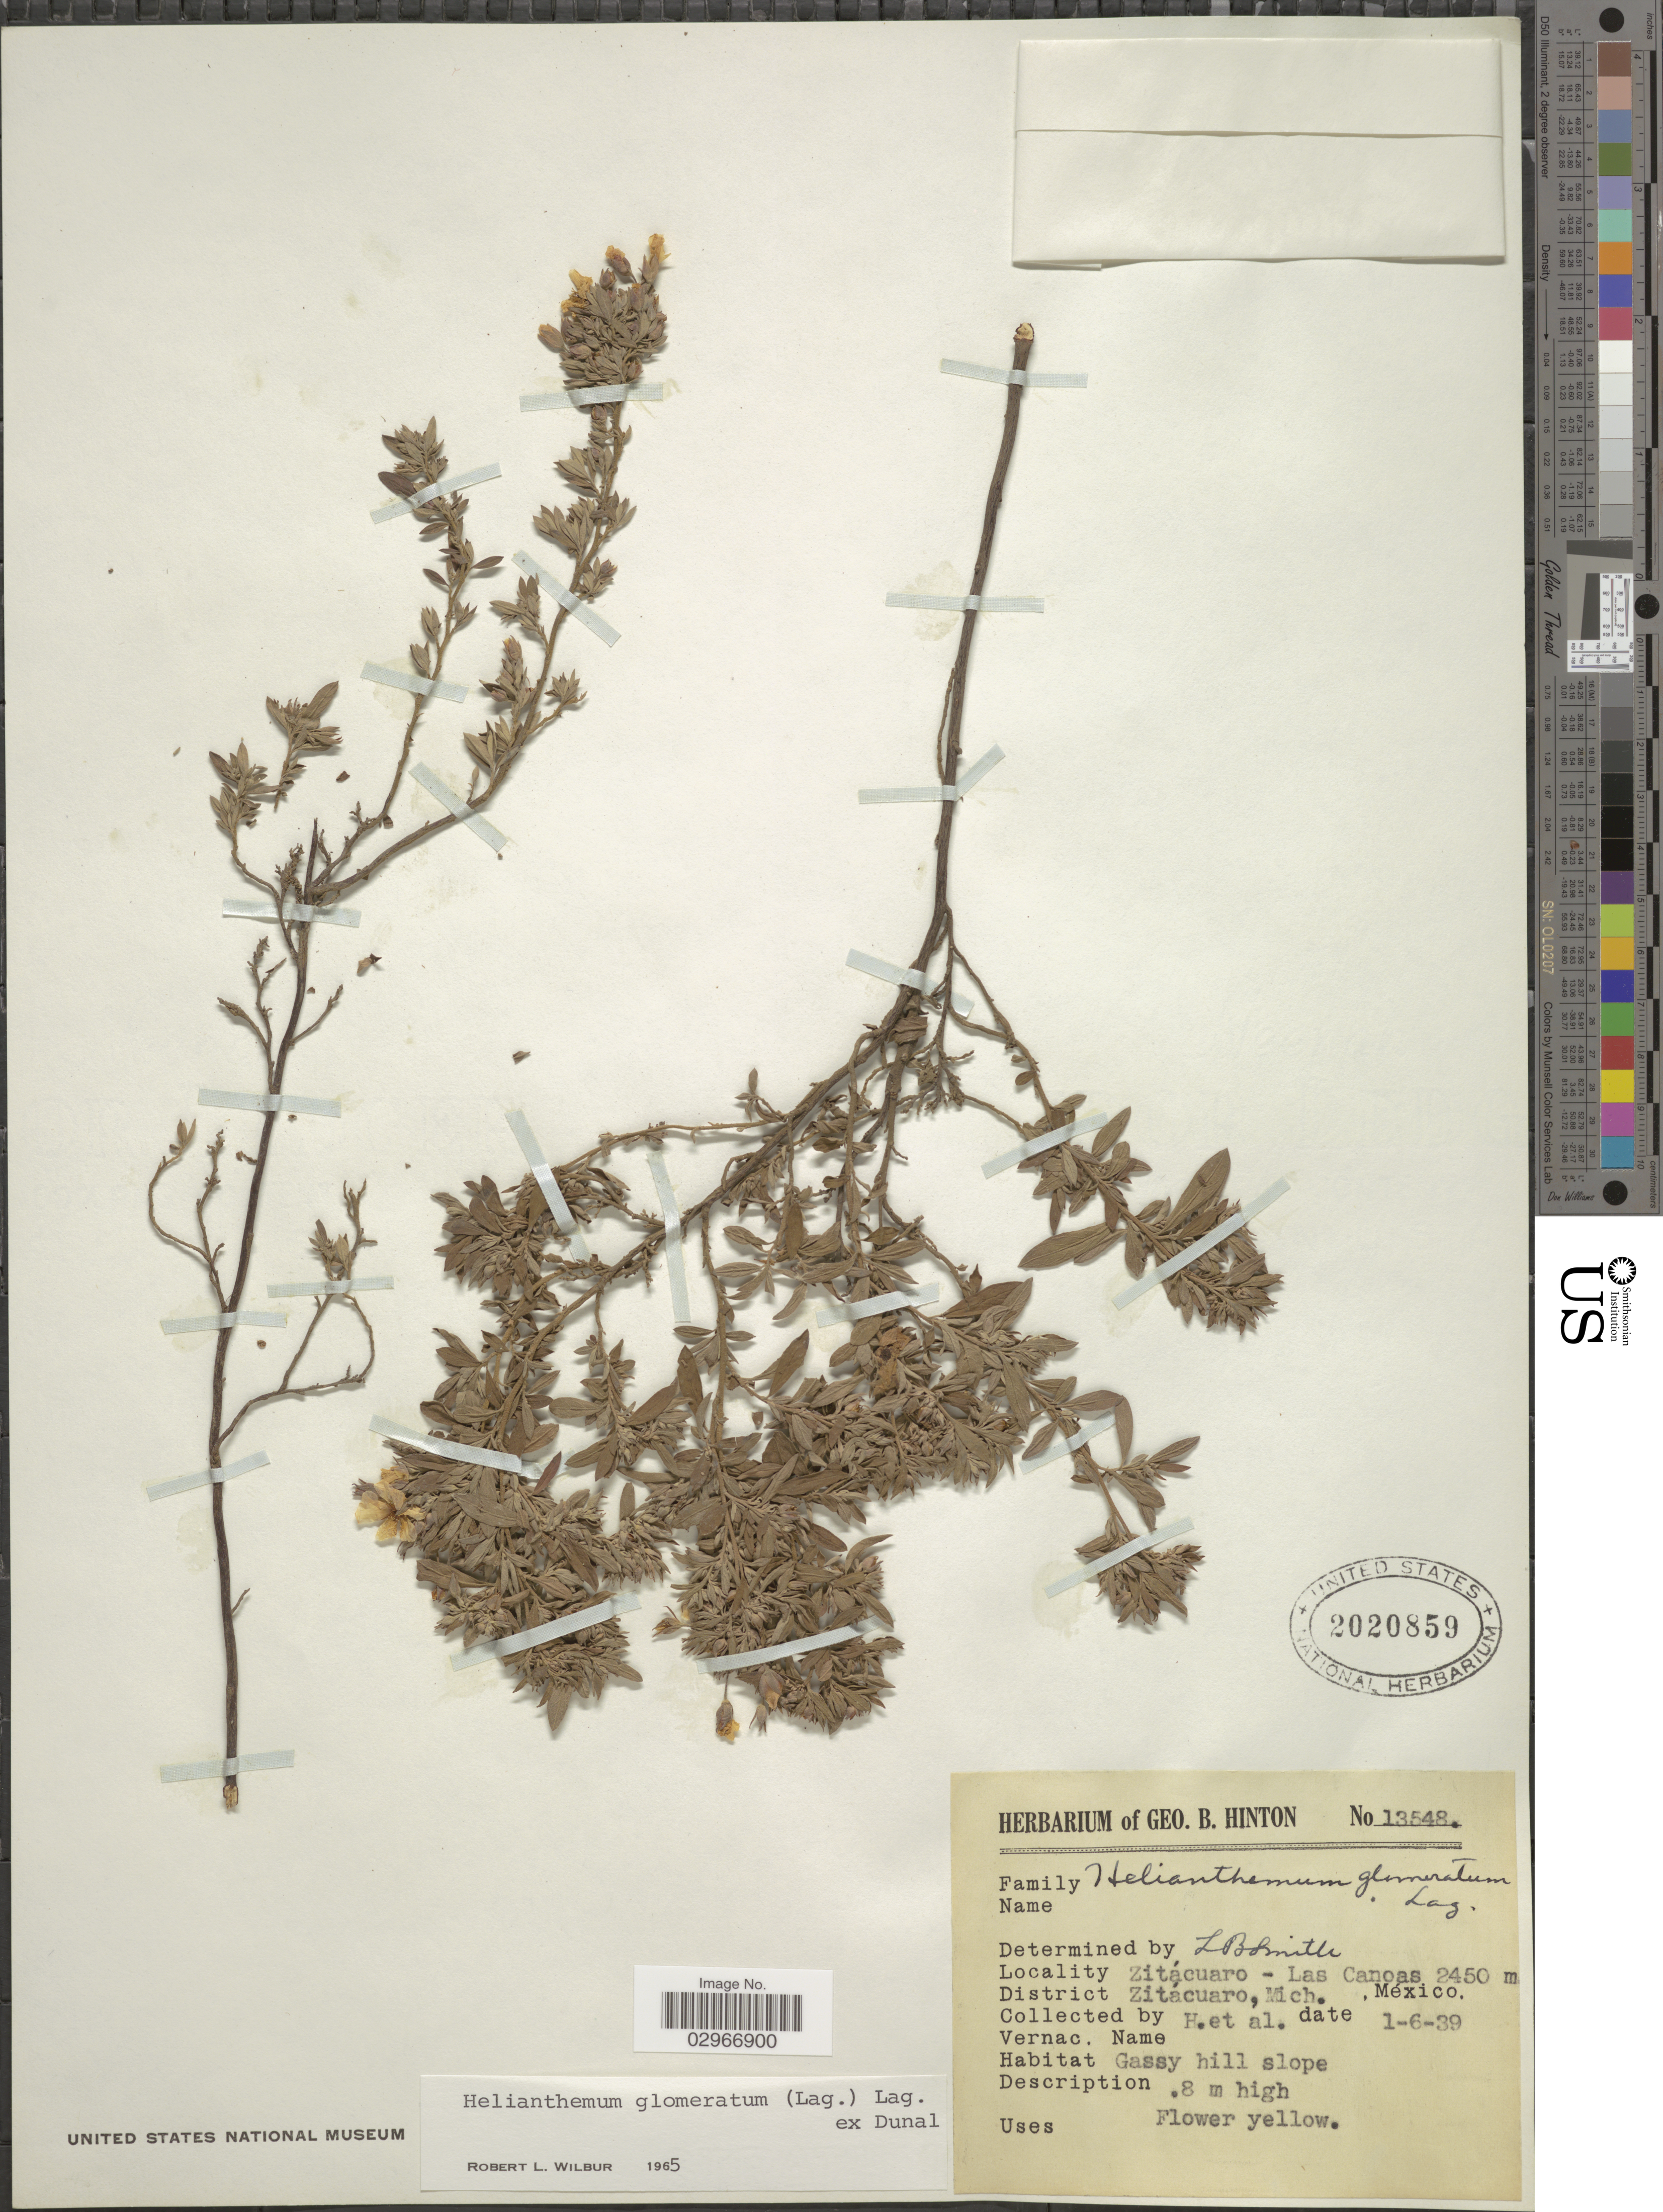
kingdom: Plantae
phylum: Tracheophyta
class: Magnoliopsida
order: Malvales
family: Cistaceae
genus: Helianthemum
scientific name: Helianthemum glomeratum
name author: (Lag.) Lag. ex Dunal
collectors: G. B. Hinton & et al.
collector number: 13548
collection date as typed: Transcribed d/m/y: 1/6/39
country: Mexico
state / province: Michoacán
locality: Zitácuaro - Las Canoas. District Zitacuaro.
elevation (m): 2450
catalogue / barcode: US 2020859